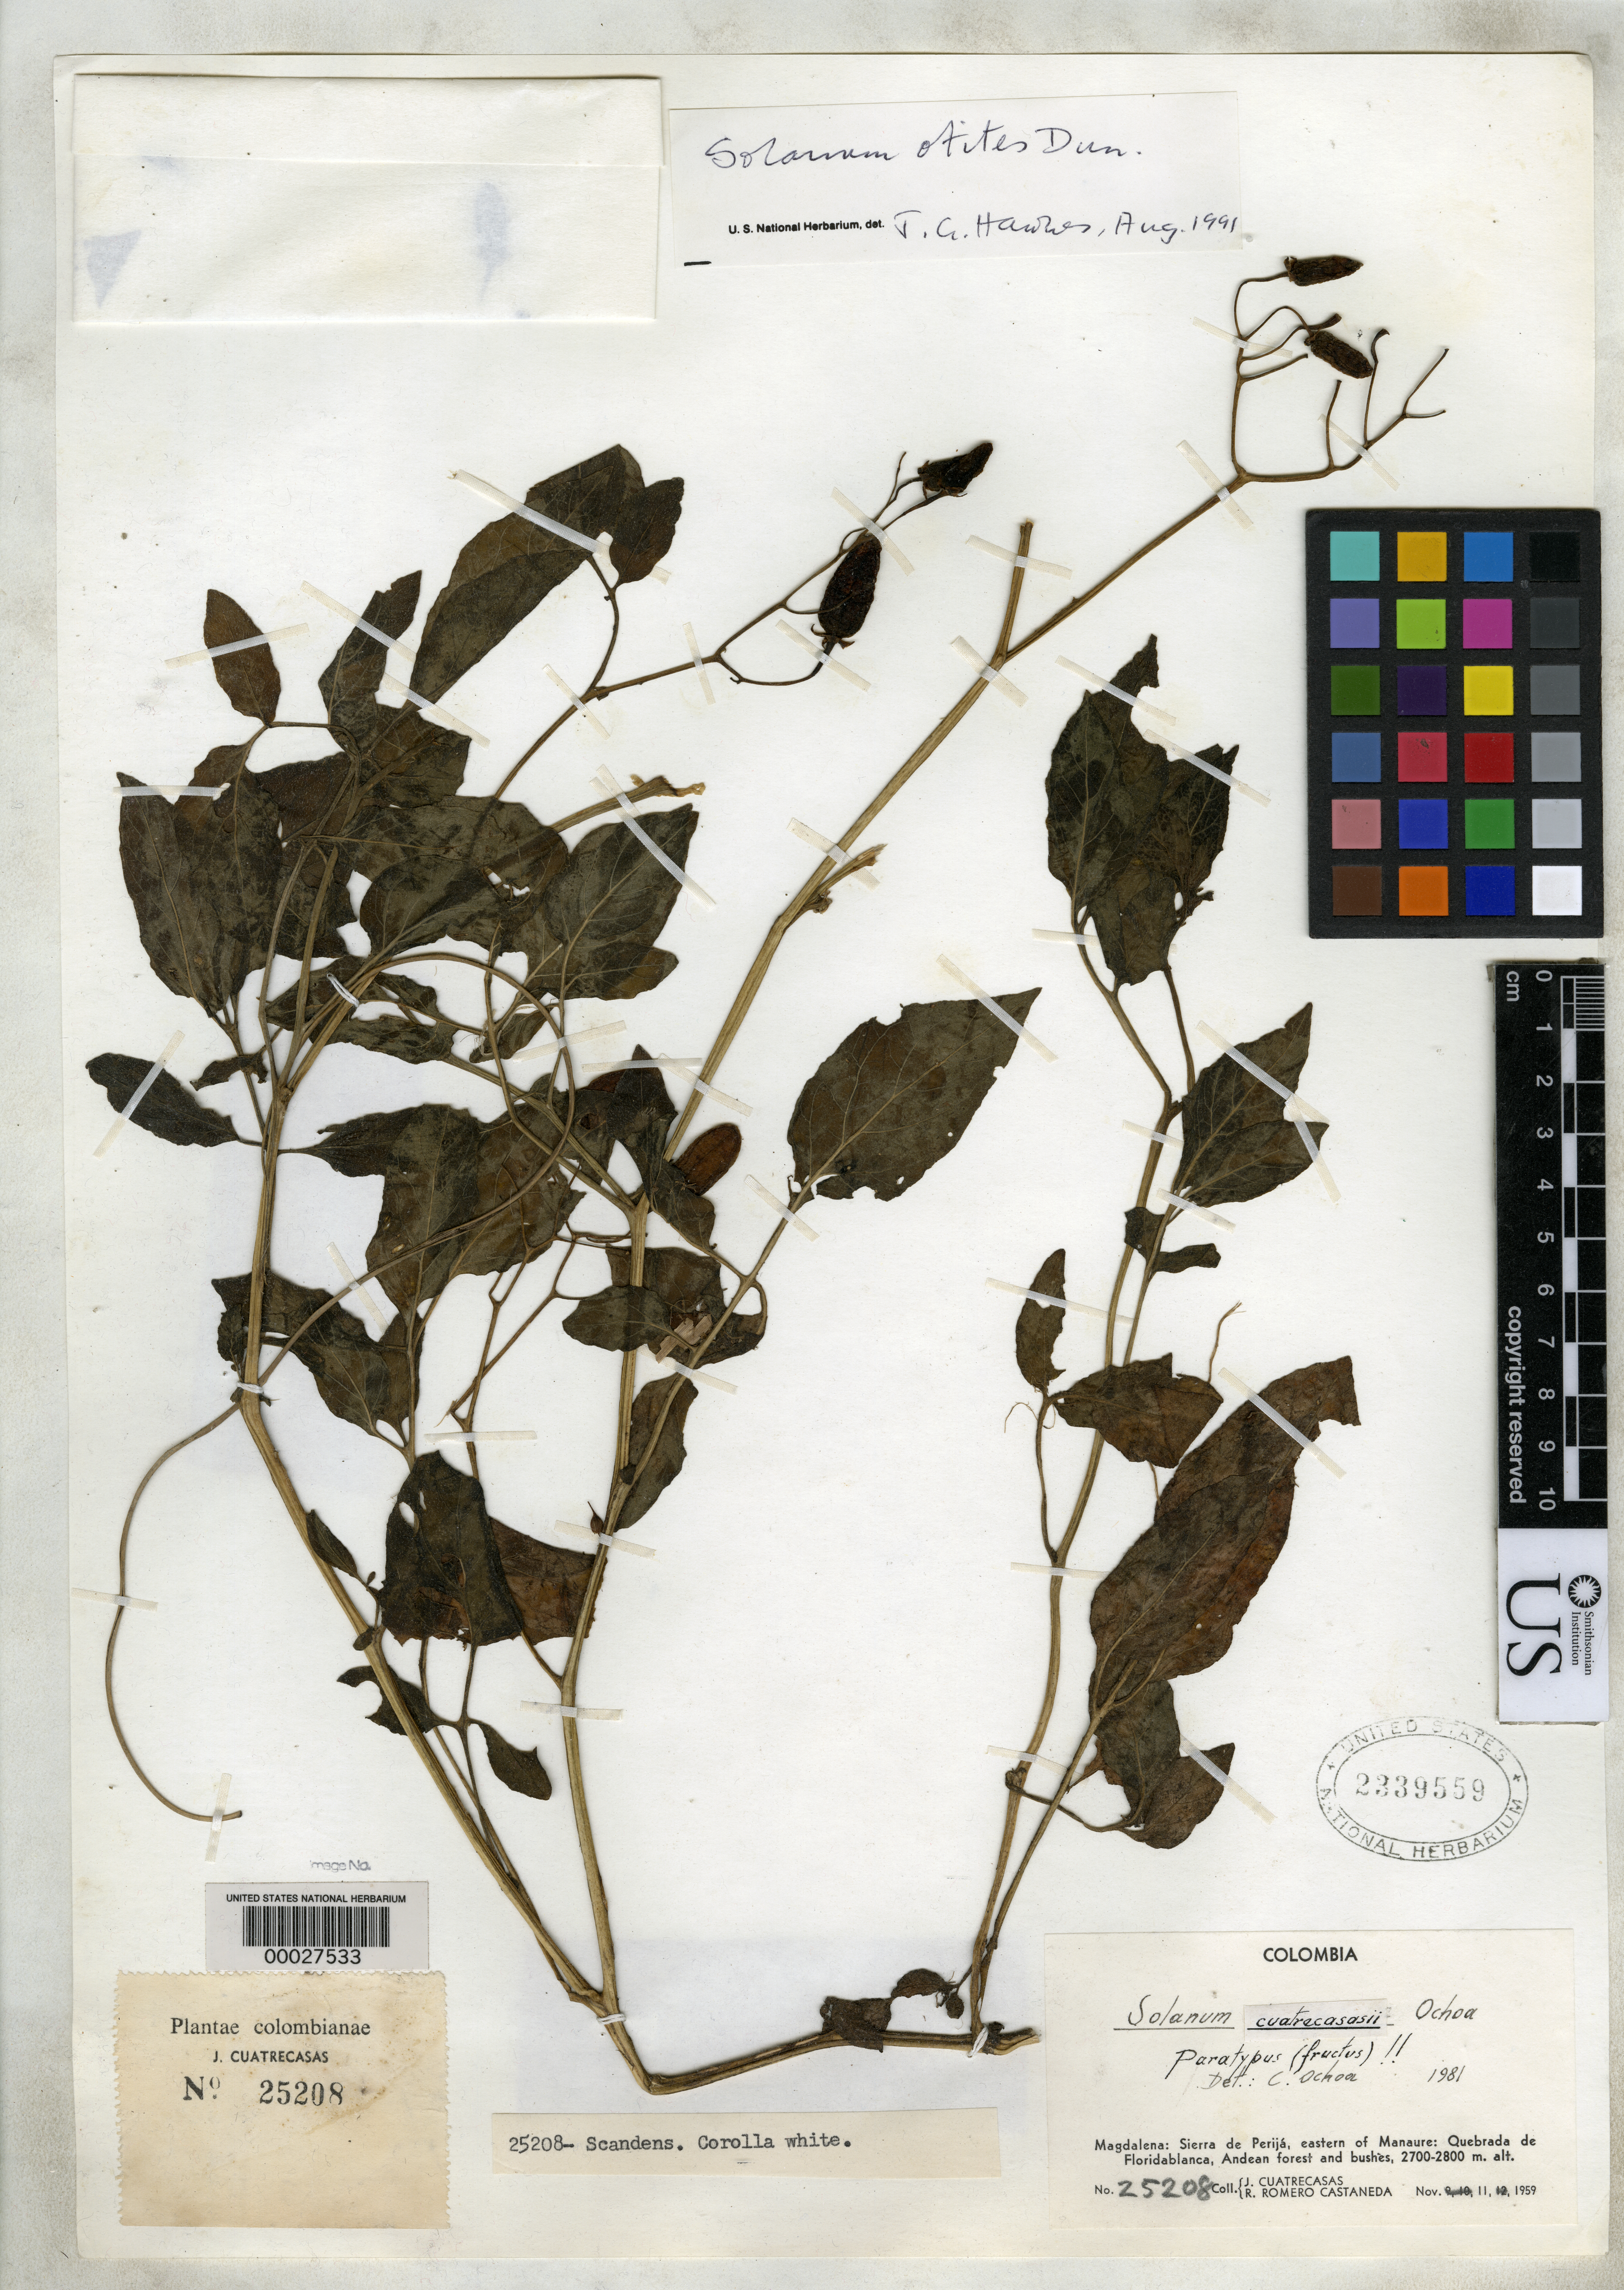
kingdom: Plantae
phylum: Tracheophyta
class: Magnoliopsida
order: Solanales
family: Solanaceae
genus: Solanum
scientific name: Solanum cuatrecasasii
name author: Ochoa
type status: Paratype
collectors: J. Cuatrecasas & R. Romero Castañeda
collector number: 25208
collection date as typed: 11 Nov 1959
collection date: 1959-11-11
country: Colombia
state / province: Magdalena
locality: Sierra de Perija, Quebrada de Florida Blanca.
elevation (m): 2700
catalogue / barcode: US 2339559